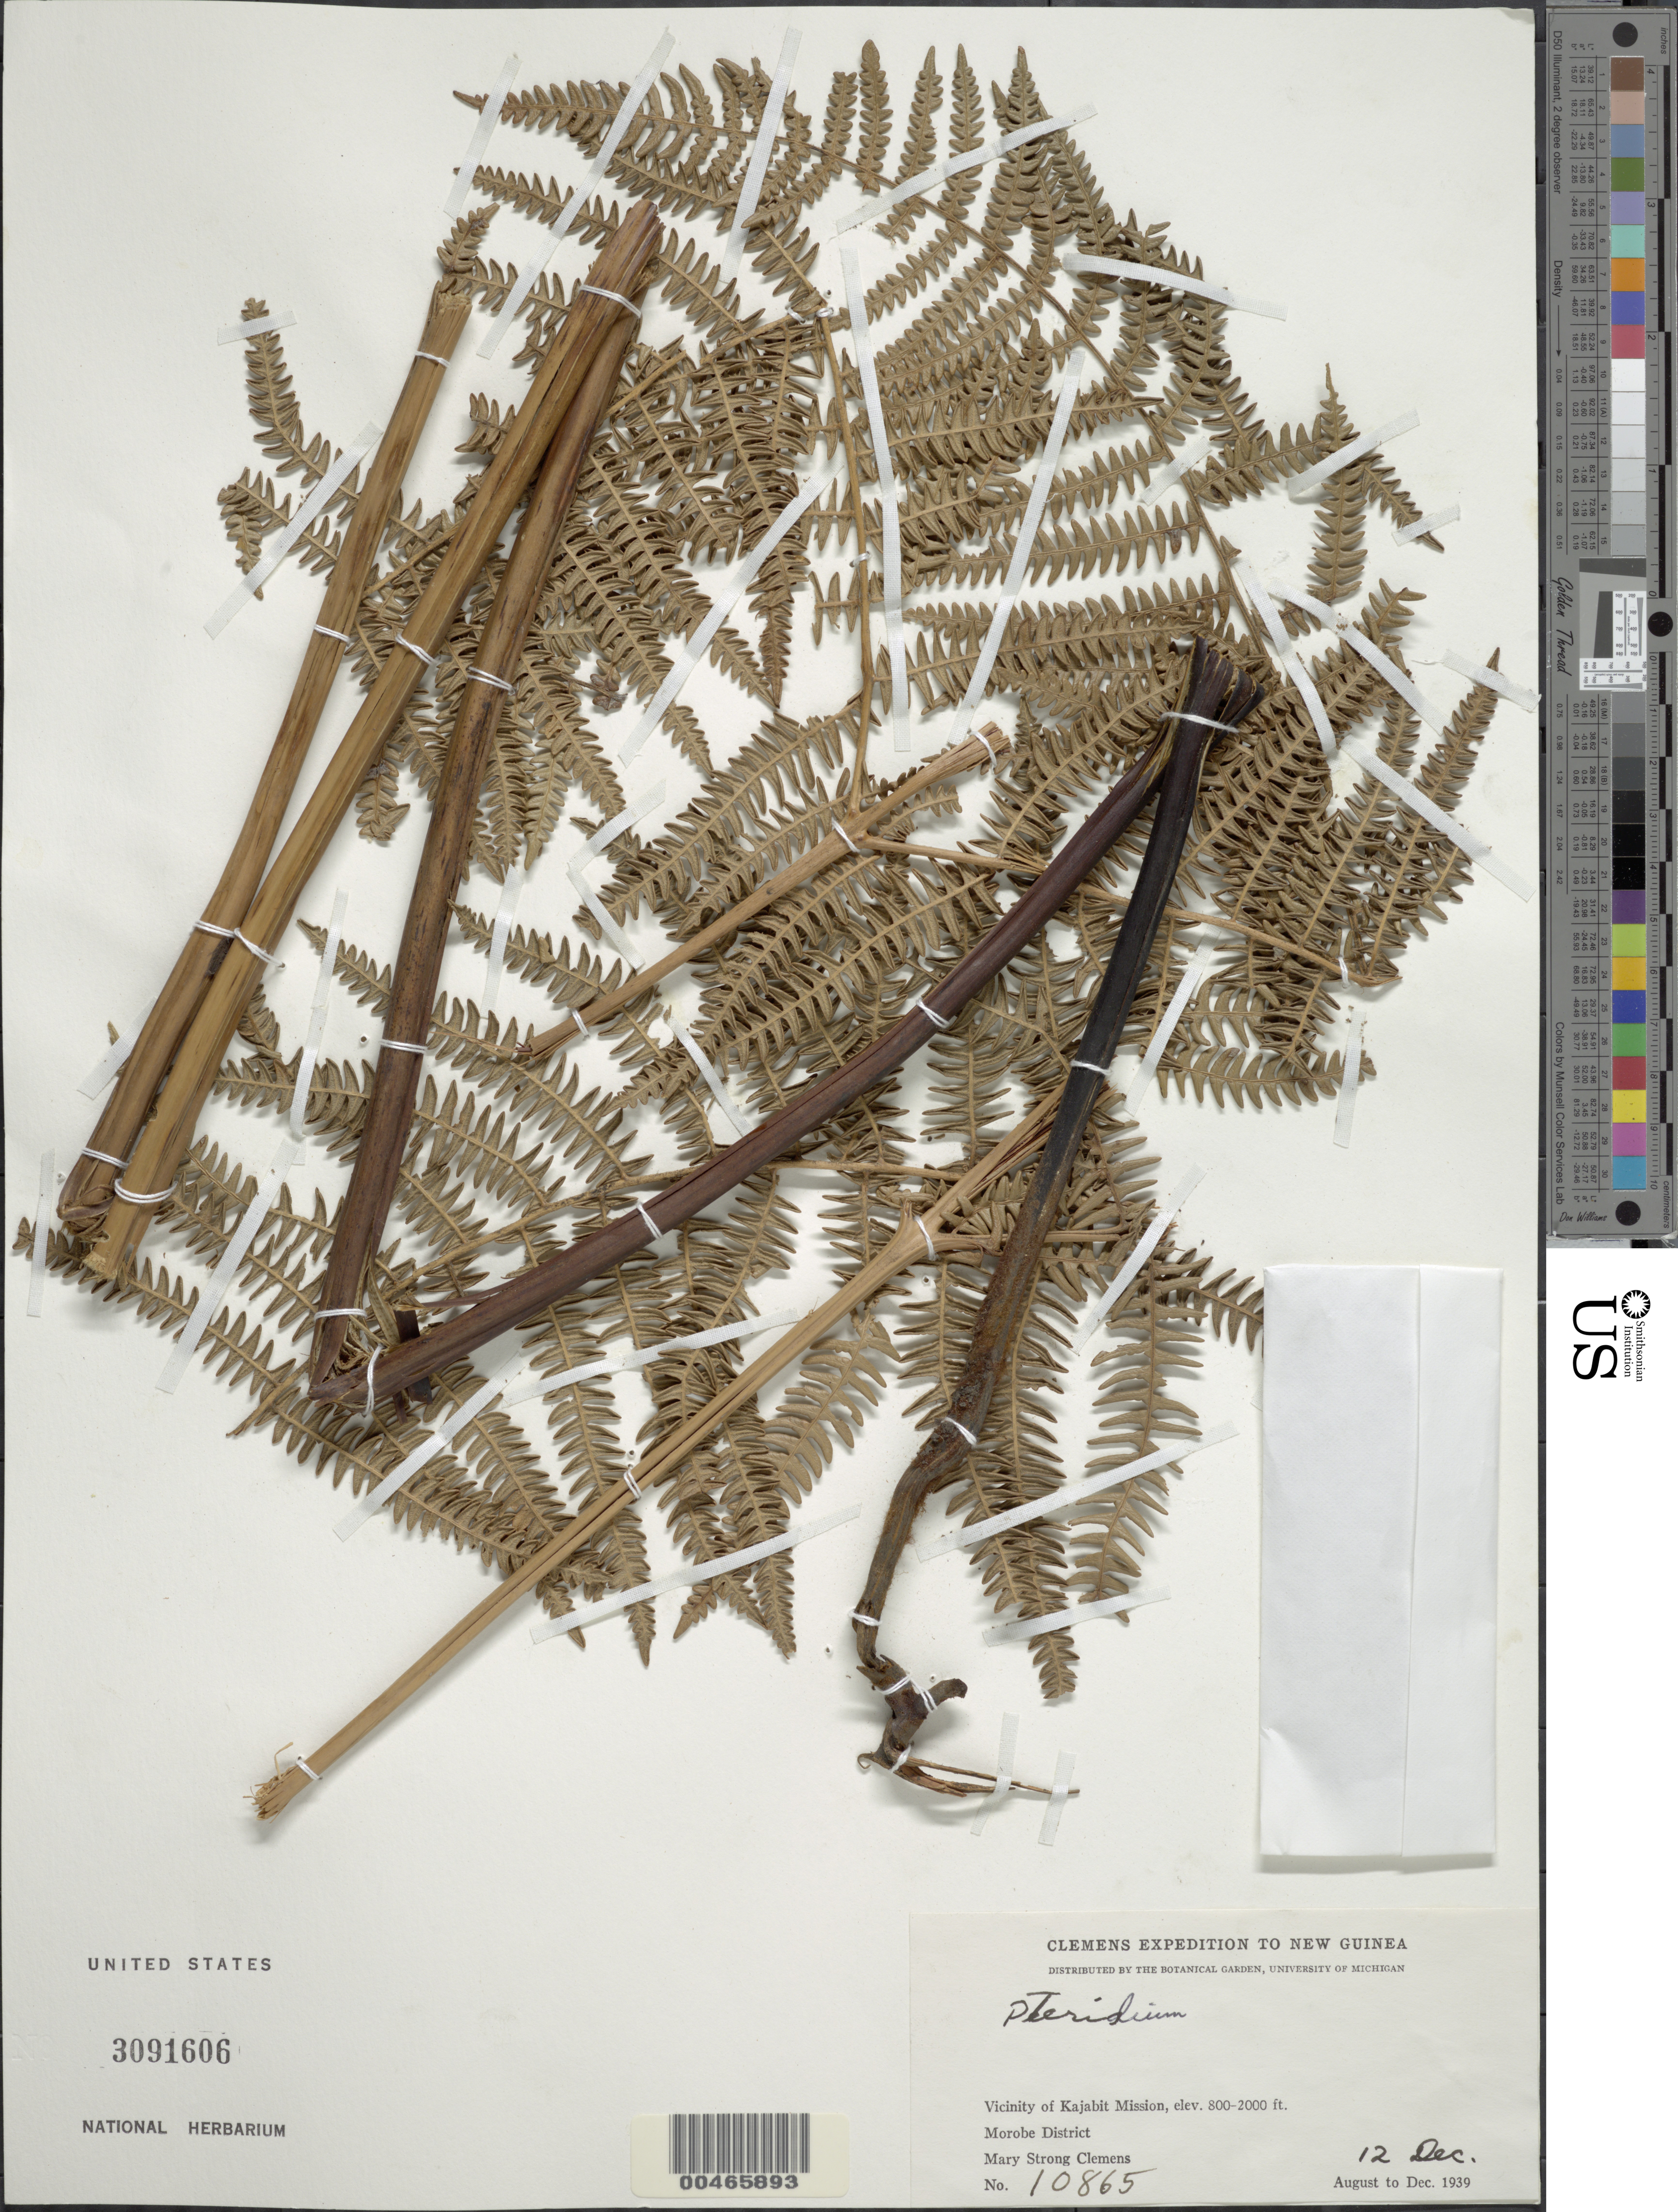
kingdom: Plantae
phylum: Tracheophyta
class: Polypodiopsida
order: Polypodiales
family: Dennstaedtiaceae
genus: Pteridium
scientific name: Pteridium aquilinum var. yarrabense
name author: Domin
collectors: M. S. Clemens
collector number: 10865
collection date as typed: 12 Dec 1939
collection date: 1939-12-12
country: Papua New Guinea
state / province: Morobe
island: New Guinea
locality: Kajabit Mission, vicinity of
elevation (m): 244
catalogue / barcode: US 3091606